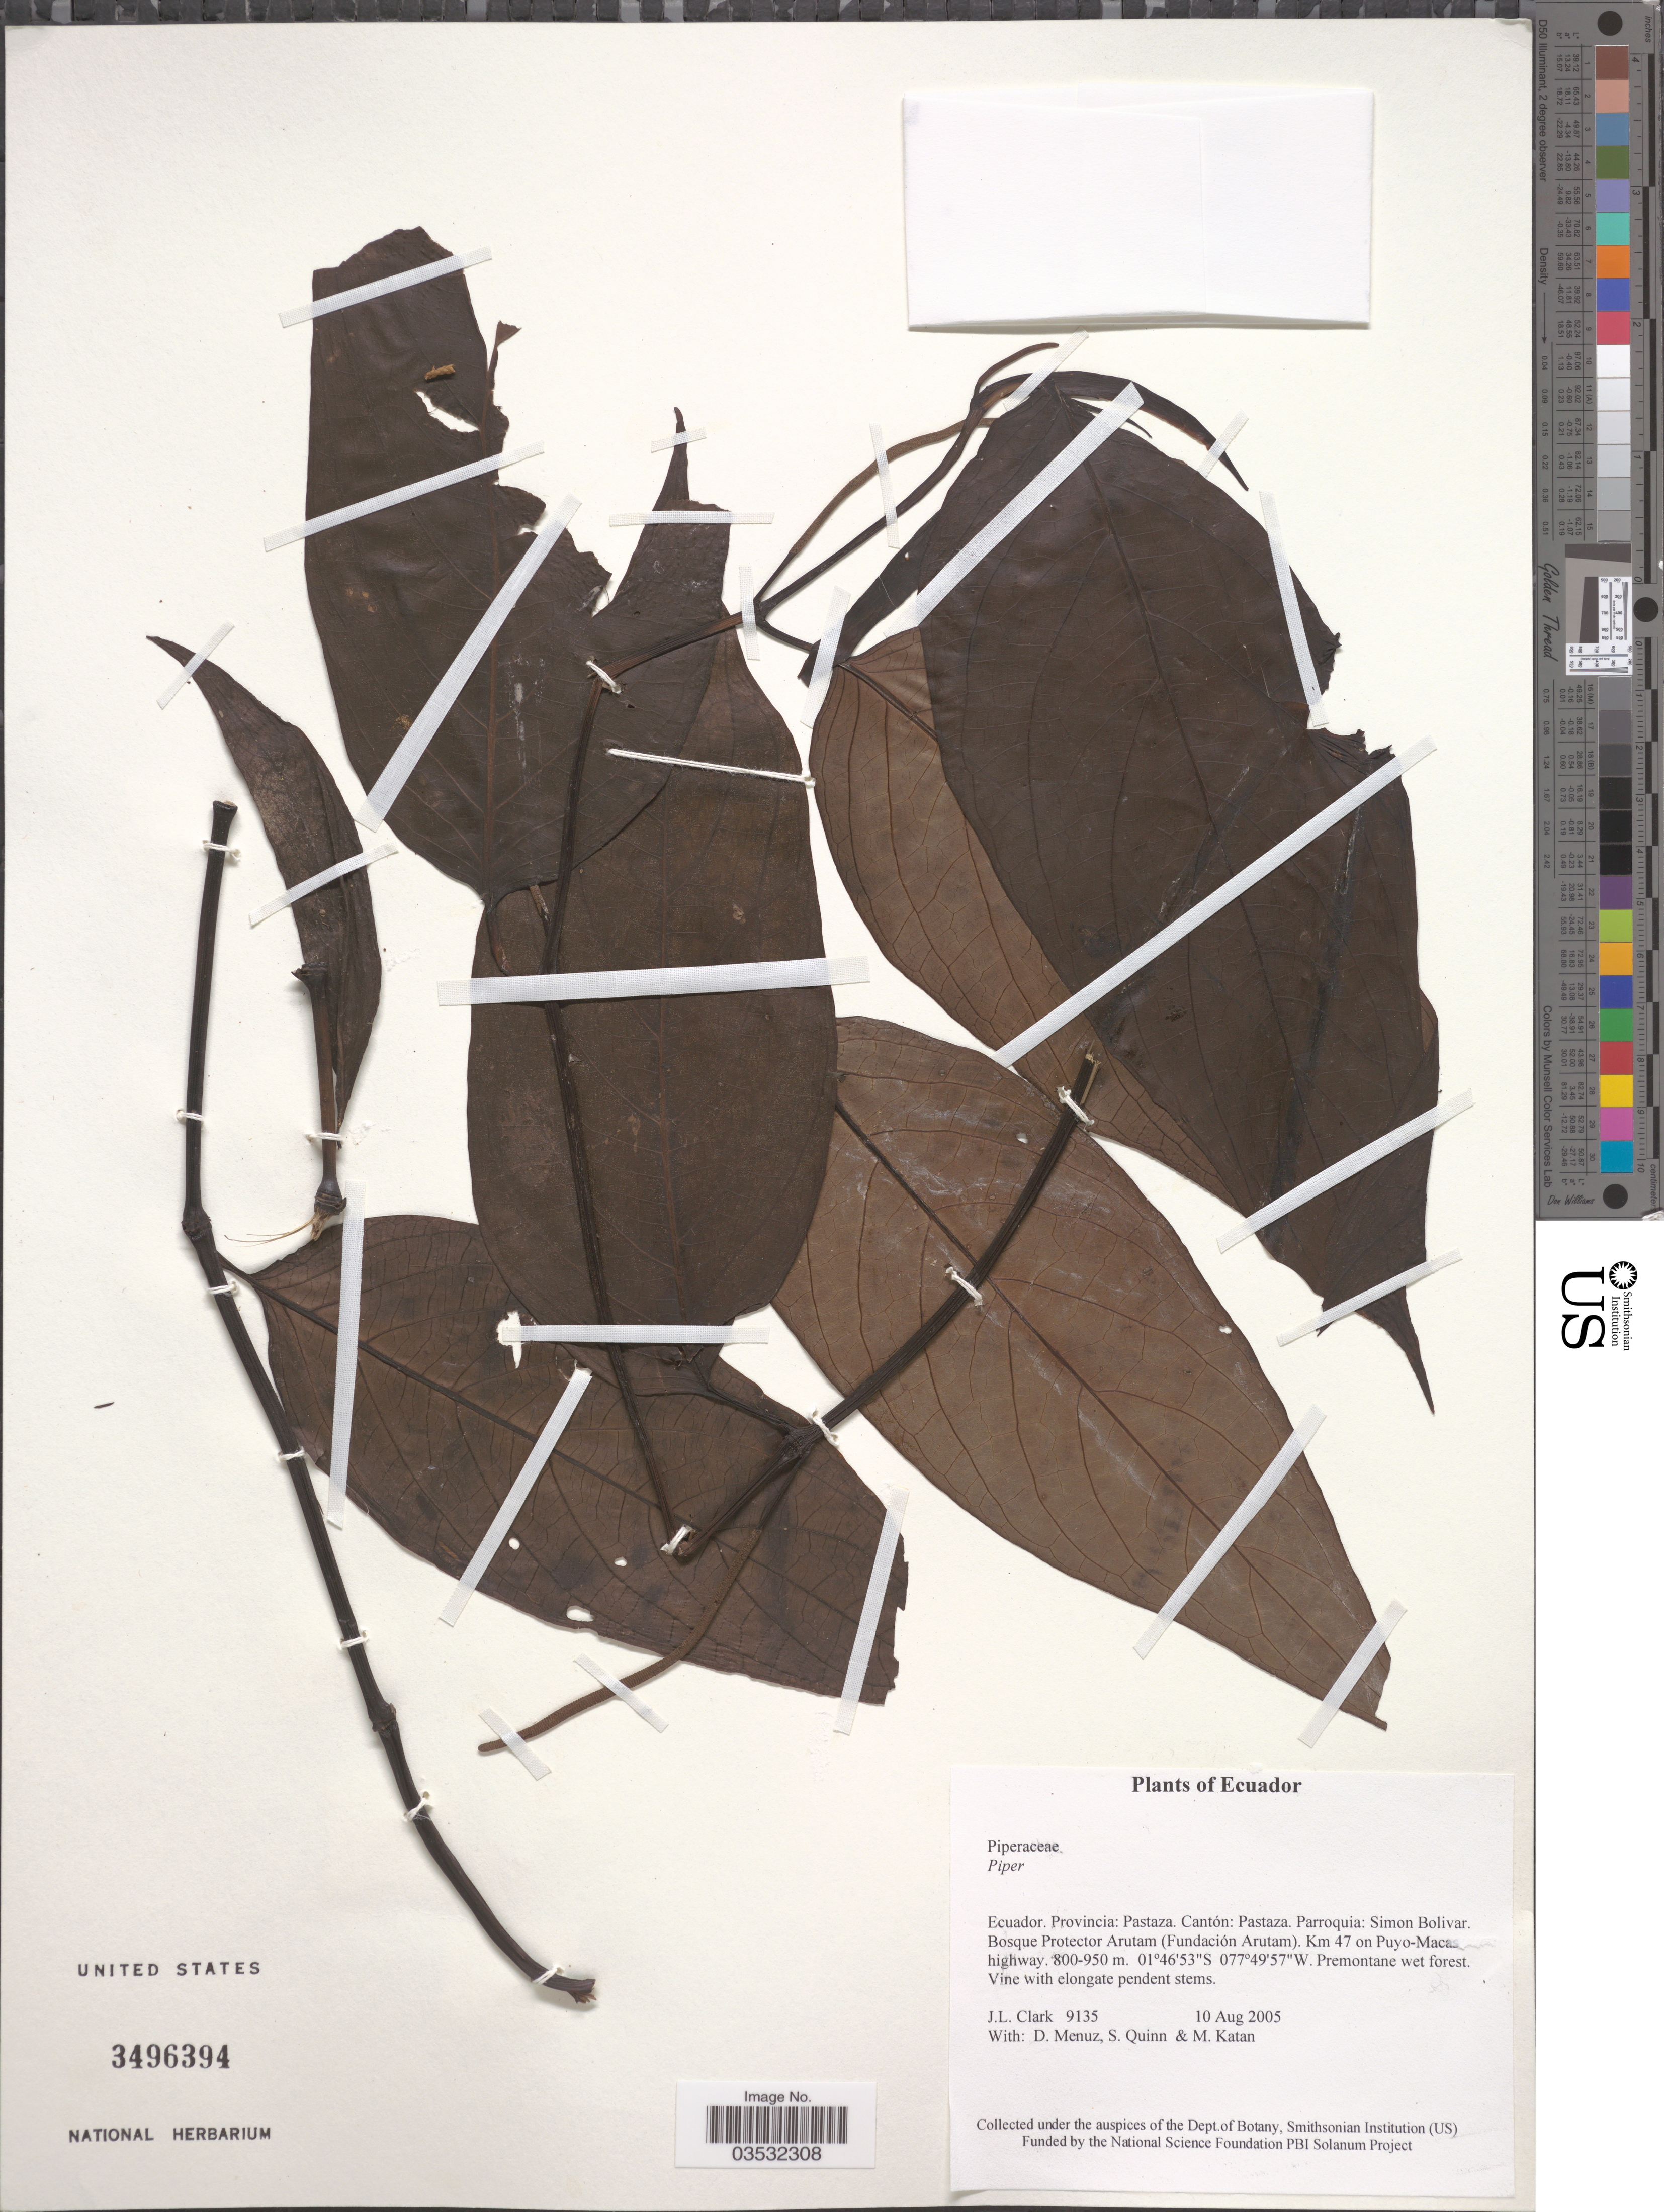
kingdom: Plantae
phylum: Tracheophyta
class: Magnoliopsida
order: Piperales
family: Piperaceae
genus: Piper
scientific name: Piper sp.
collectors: J. L. Clark, D. Menuz, S. Quinn & M. Katan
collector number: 9135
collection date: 2005-08-10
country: Ecuador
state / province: Pastaza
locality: Cantón: Pastaza. Parroquia: Simon Bolivar. Bosque Protector Arutam (Fundación Arutam). Km 47 on Puyo-Macas highway.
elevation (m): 800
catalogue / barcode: US 3496394